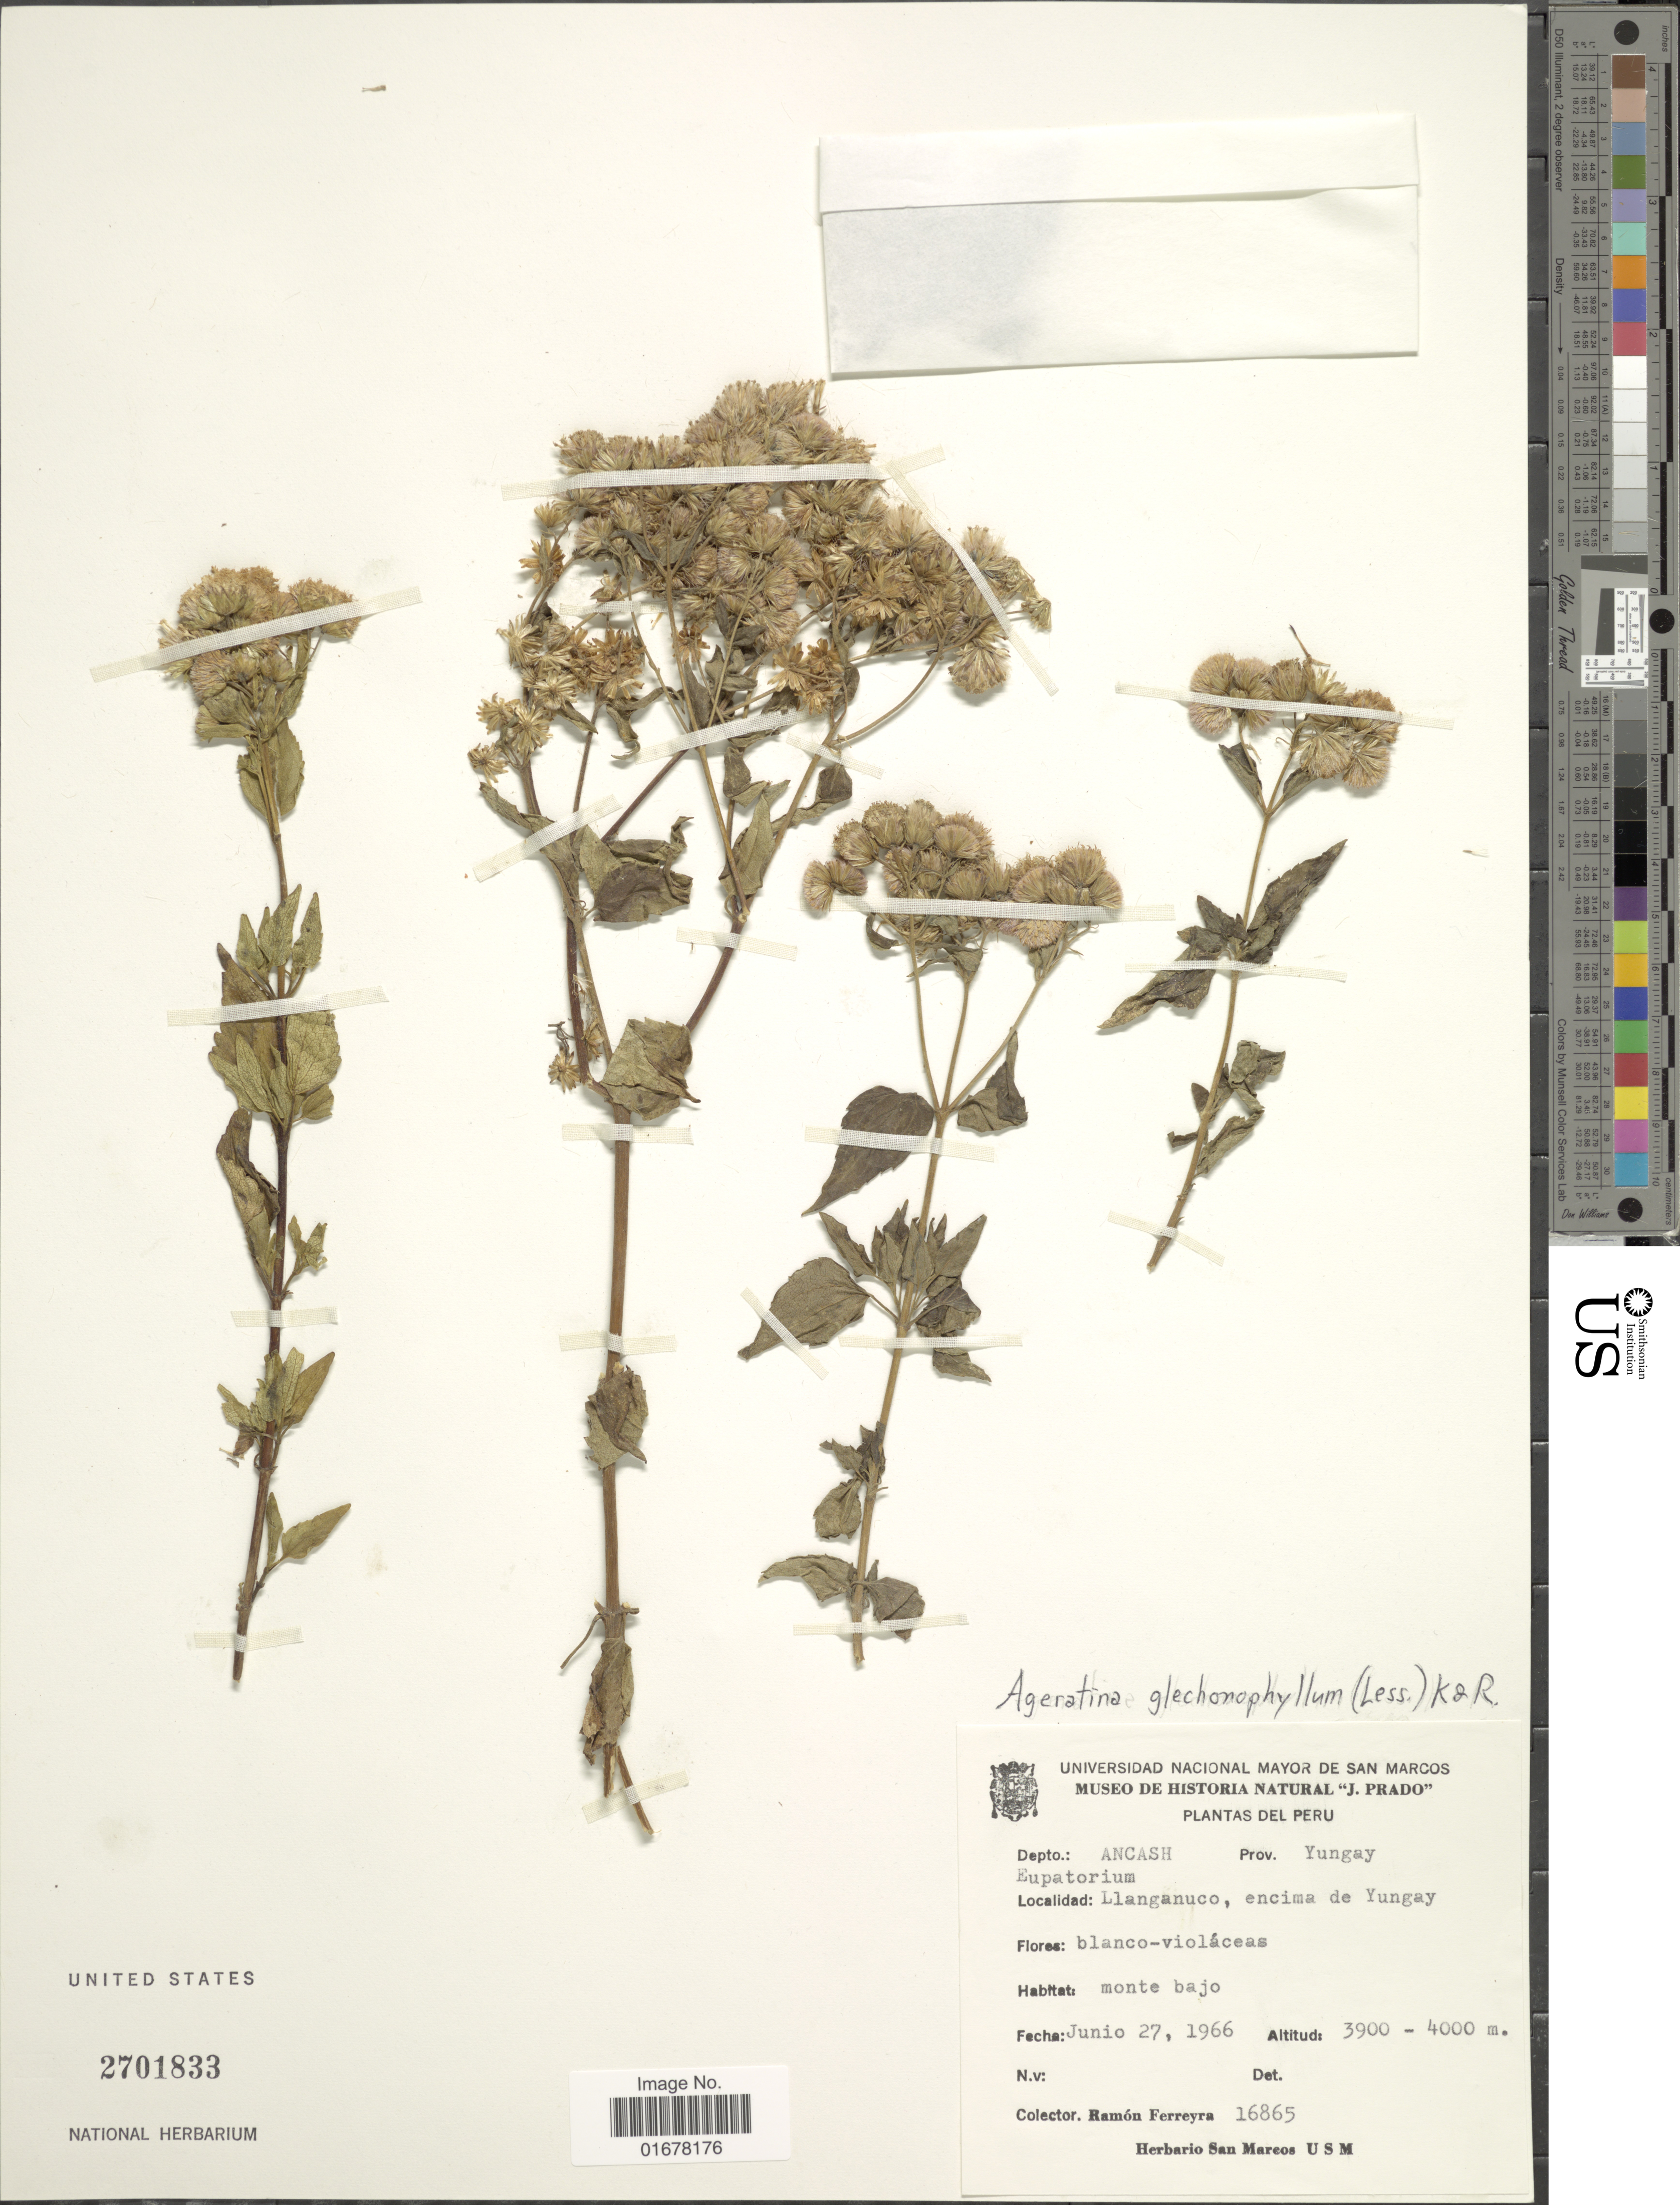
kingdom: Plantae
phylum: Tracheophyta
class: Magnoliopsida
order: Asterales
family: Asteraceae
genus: Ageratina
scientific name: Ageratina azangaroensis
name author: (Sch. Bip. ex Wedd.) R.M. King & H. Rob.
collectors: R. A. Ferreyra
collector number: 16865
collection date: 1966-06-27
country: Peru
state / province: Ancash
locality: Depto.: Ancash, Prov.: Yungay, Llanganuco, encima de Yungay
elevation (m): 3900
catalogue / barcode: US 2701833